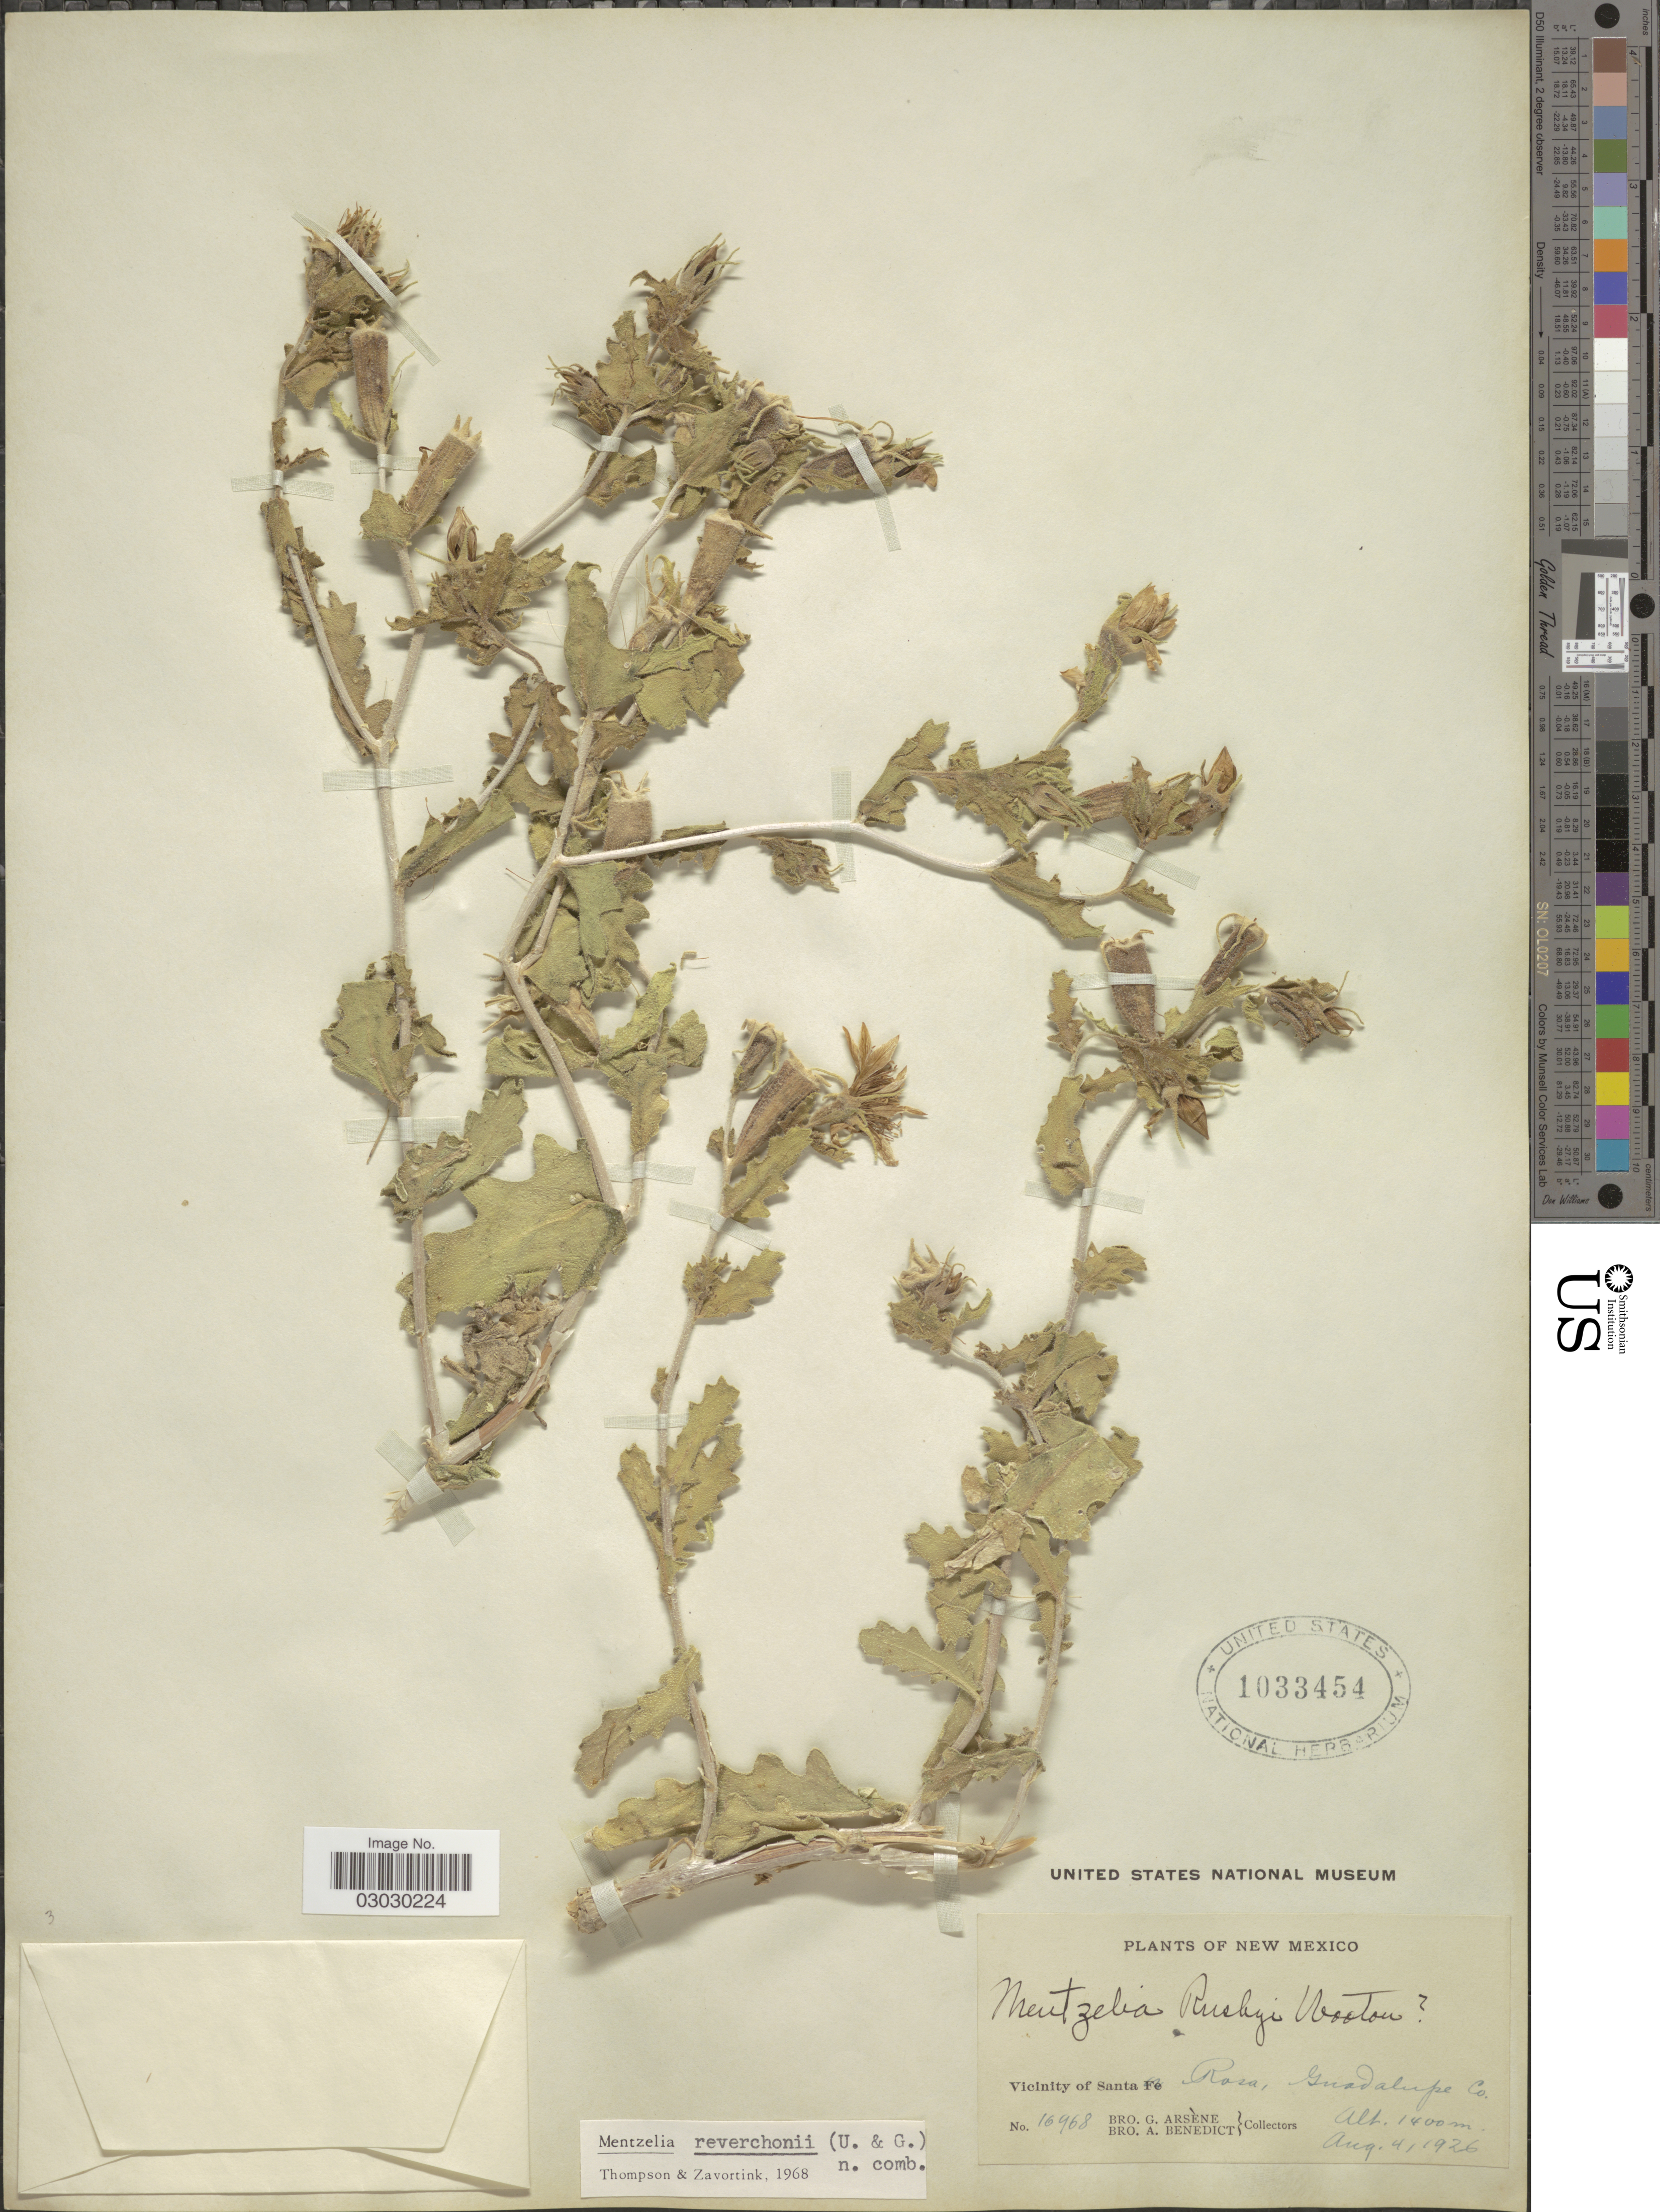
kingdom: Plantae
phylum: Tracheophyta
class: Magnoliopsida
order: Cornales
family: Loasaceae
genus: Mentzelia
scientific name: Mentzelia reverchonii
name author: (Urb.) H.J. Thomps. & Zavort.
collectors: Bro. G. Arsène & Bro. A. Benedict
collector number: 16968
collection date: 1926-08-04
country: United States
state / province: New Mexico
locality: Vicinity of Santa Rosa, Guadalupe Co.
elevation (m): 1400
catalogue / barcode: US 1033454